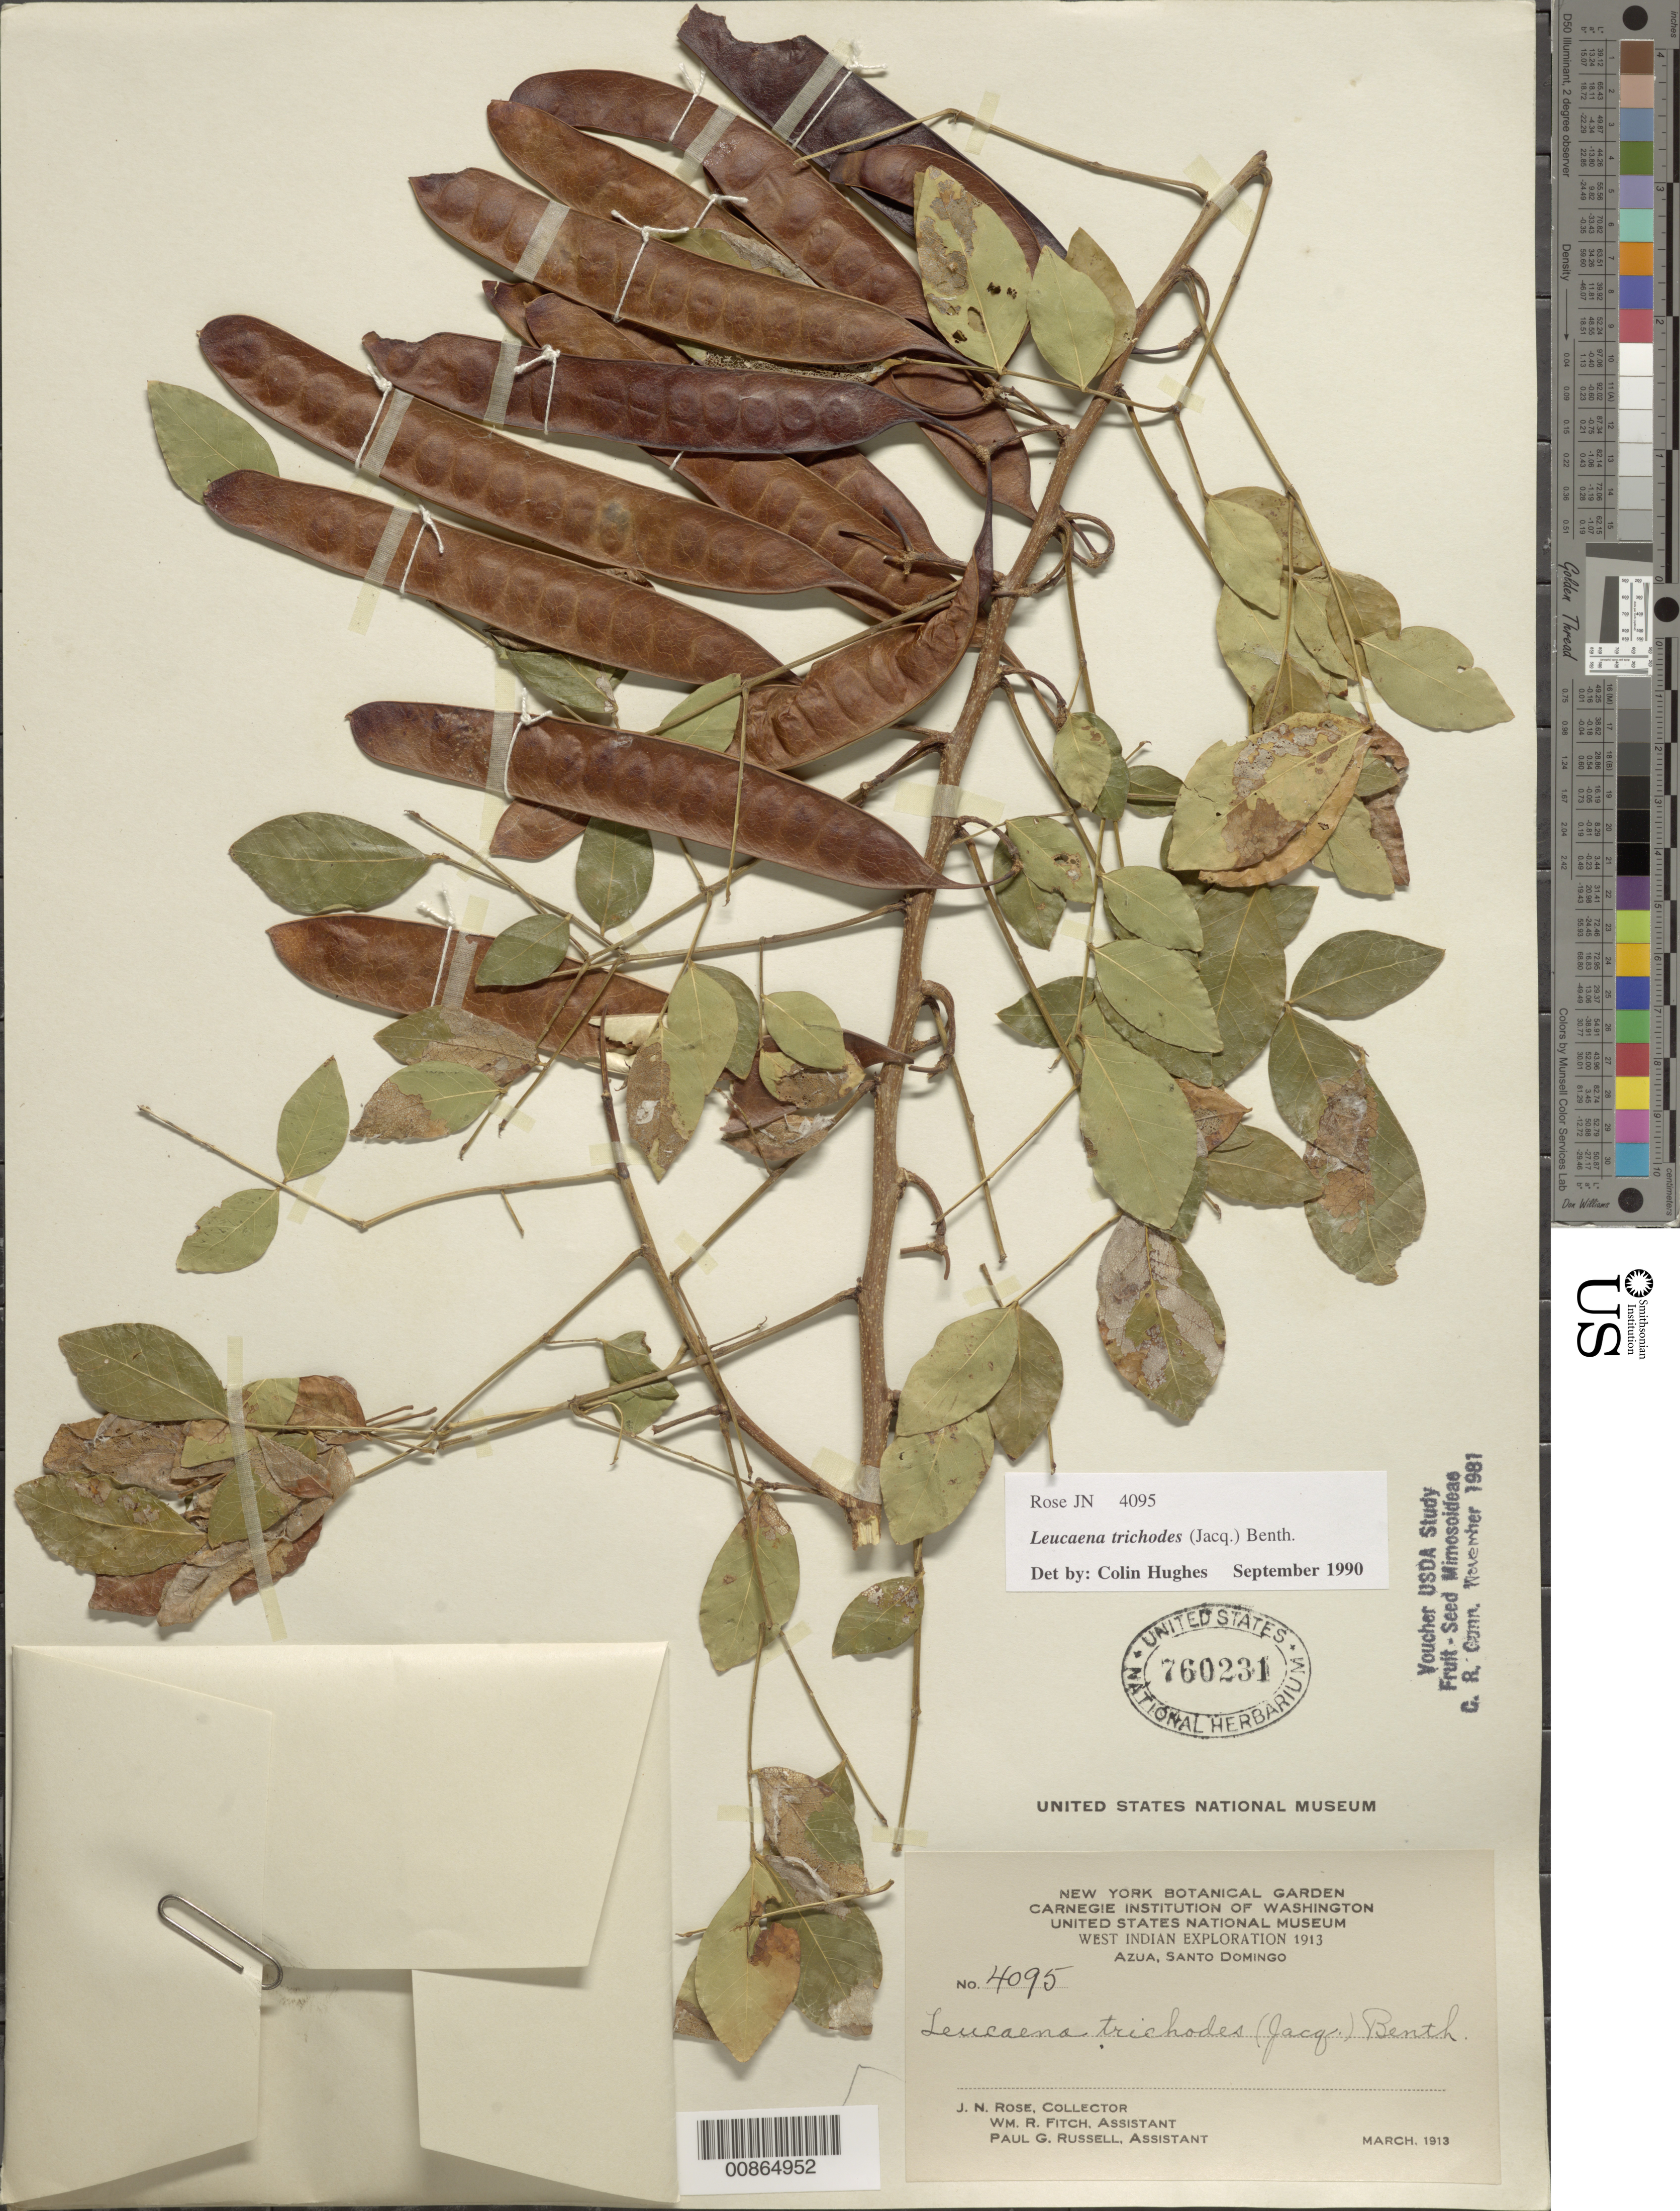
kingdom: Plantae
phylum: Tracheophyta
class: Magnoliopsida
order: Fabales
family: Fabaceae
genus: Leucaena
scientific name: Leucaena trichodes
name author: (Jacq.) Benth.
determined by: Hughes, Colin E.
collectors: J. N. Rose, W. R. Fitch & P. G. Russell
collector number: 4095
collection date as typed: Mar 1913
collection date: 1913-03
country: Dominican Republic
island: Hispaniola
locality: Azua, Santo Domingo.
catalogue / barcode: US 760231